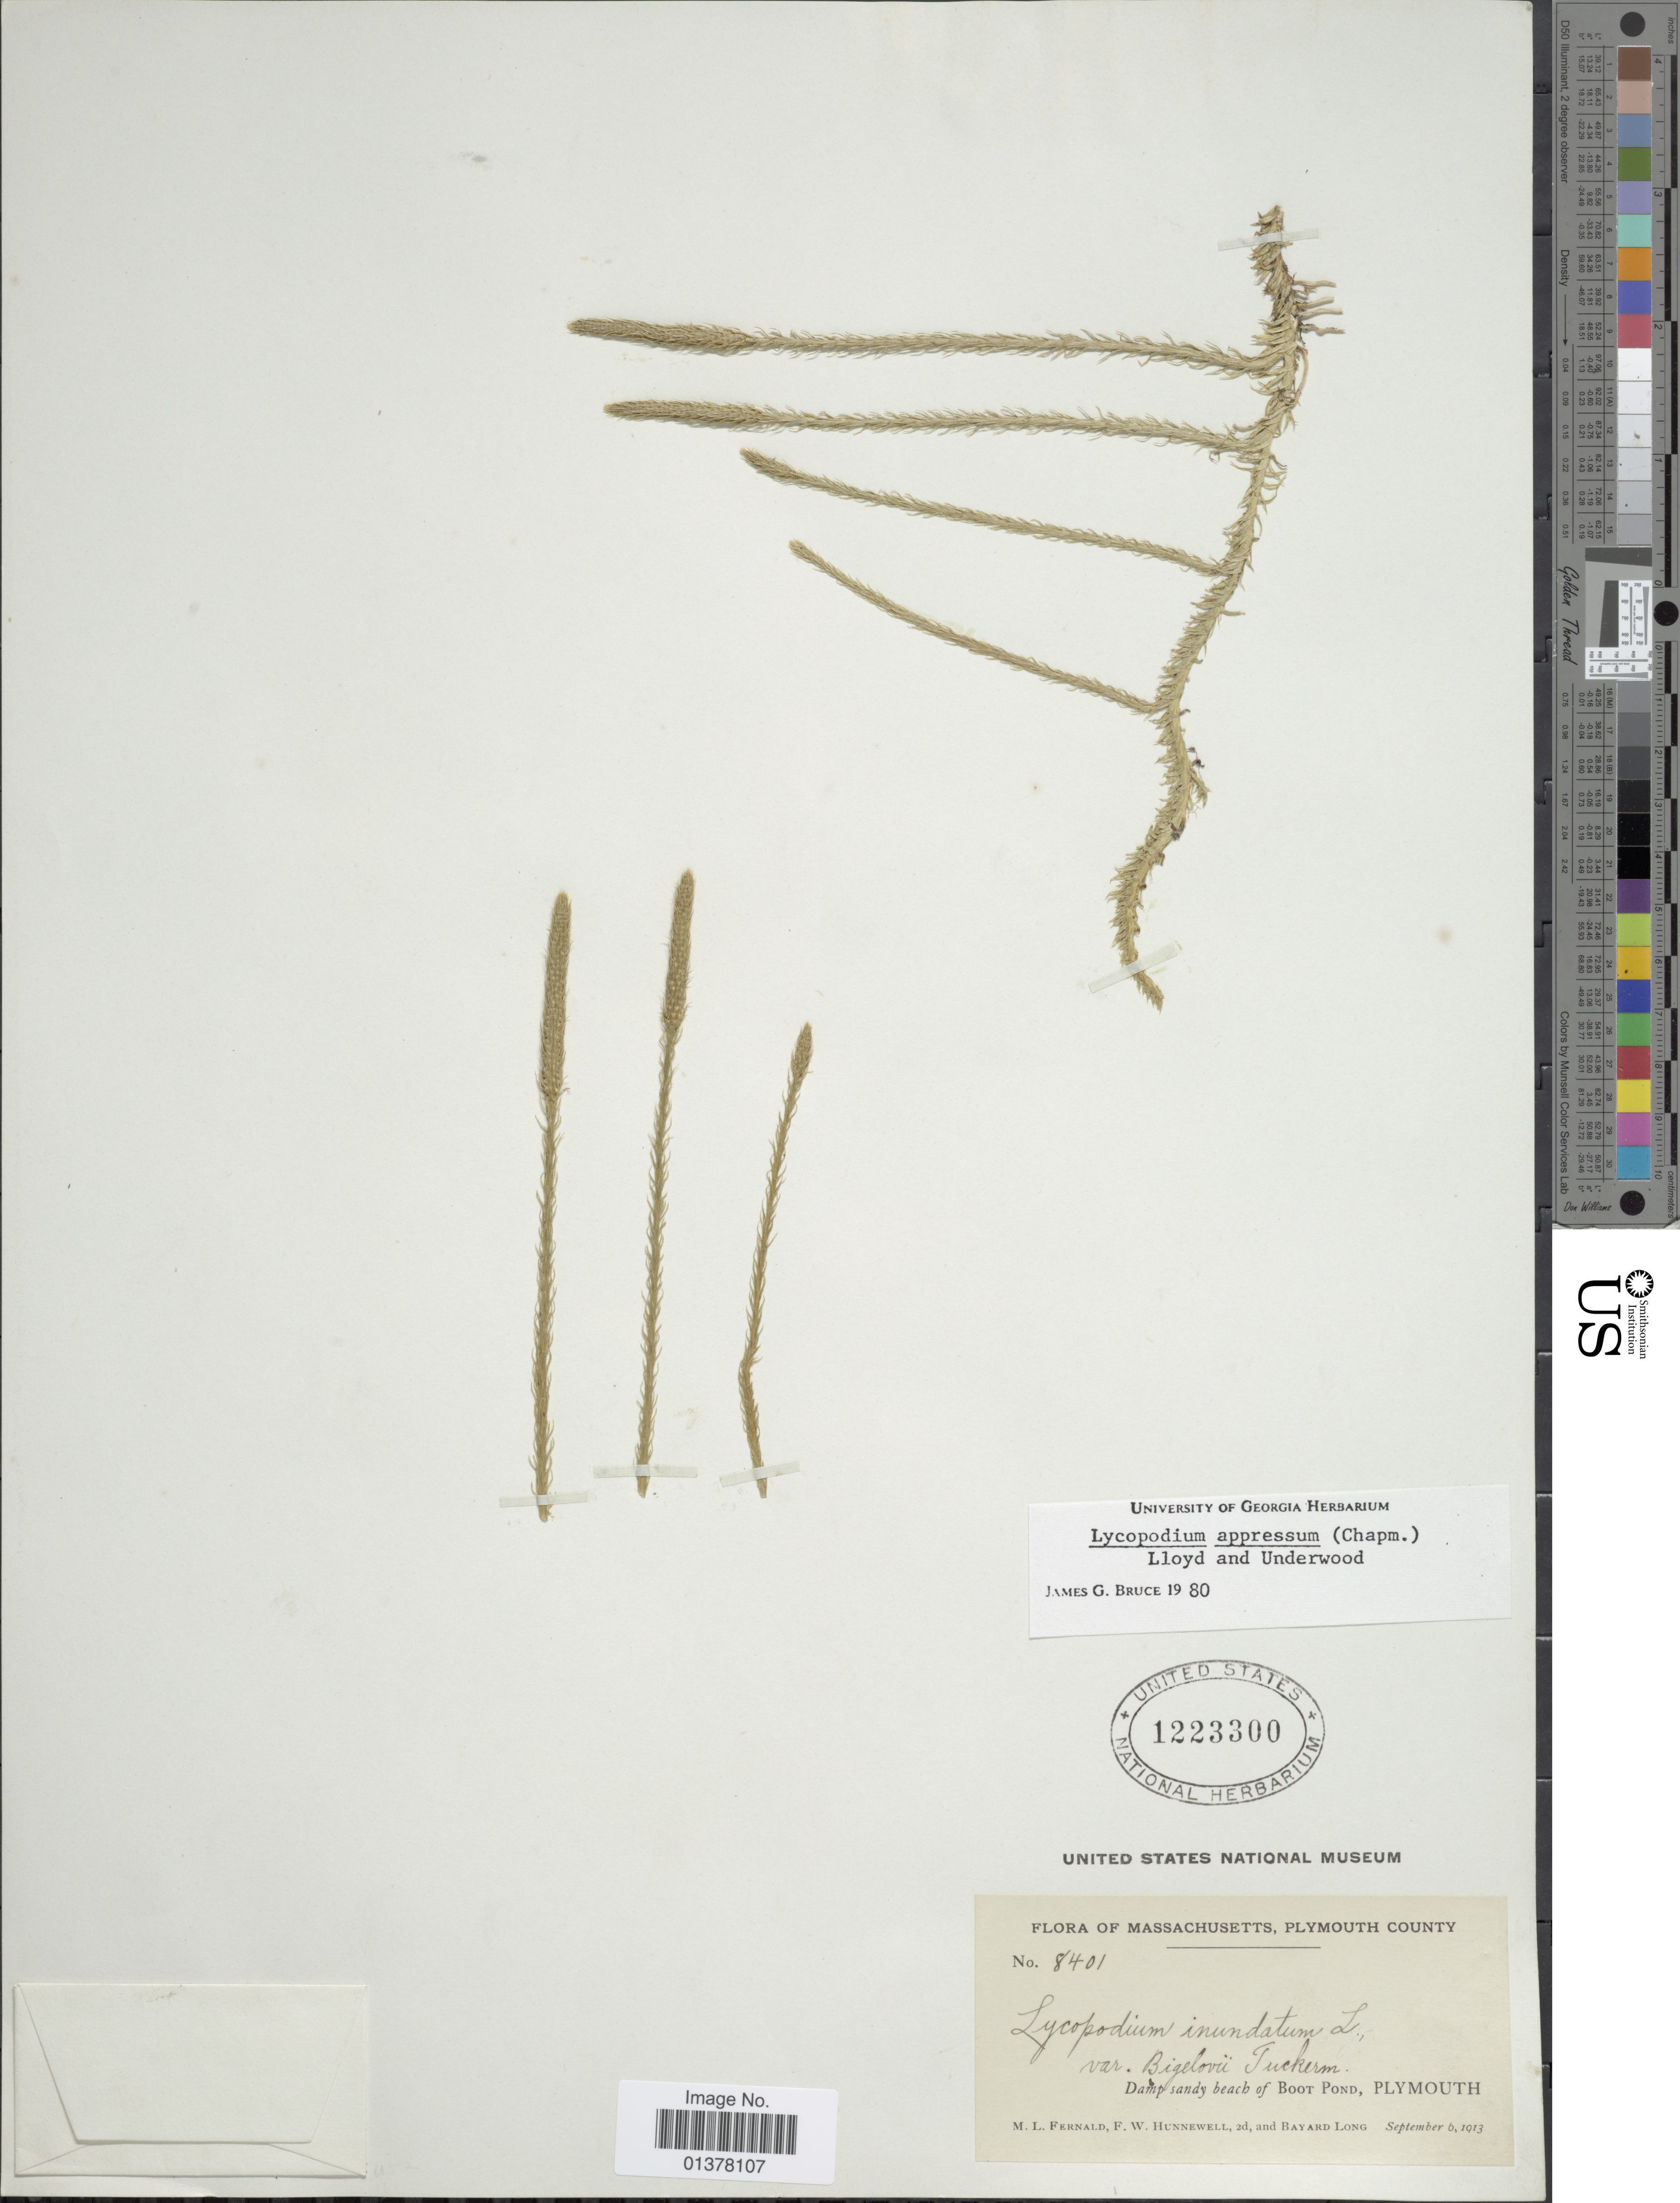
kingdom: Plantae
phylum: Tracheophyta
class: Lycopodiopsida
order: Lycopodiales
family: Lycopodiaceae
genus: Lycopodiella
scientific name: Lycopodiella appressa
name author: (Chapm.) Cranfill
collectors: M. L. Fernald, F. Hunnewell & B. H. Long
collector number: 8401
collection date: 1913-09-06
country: United States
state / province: Massachusetts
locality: Plymouth County, damp sandy beach of Boot Pond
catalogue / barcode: US 1223300